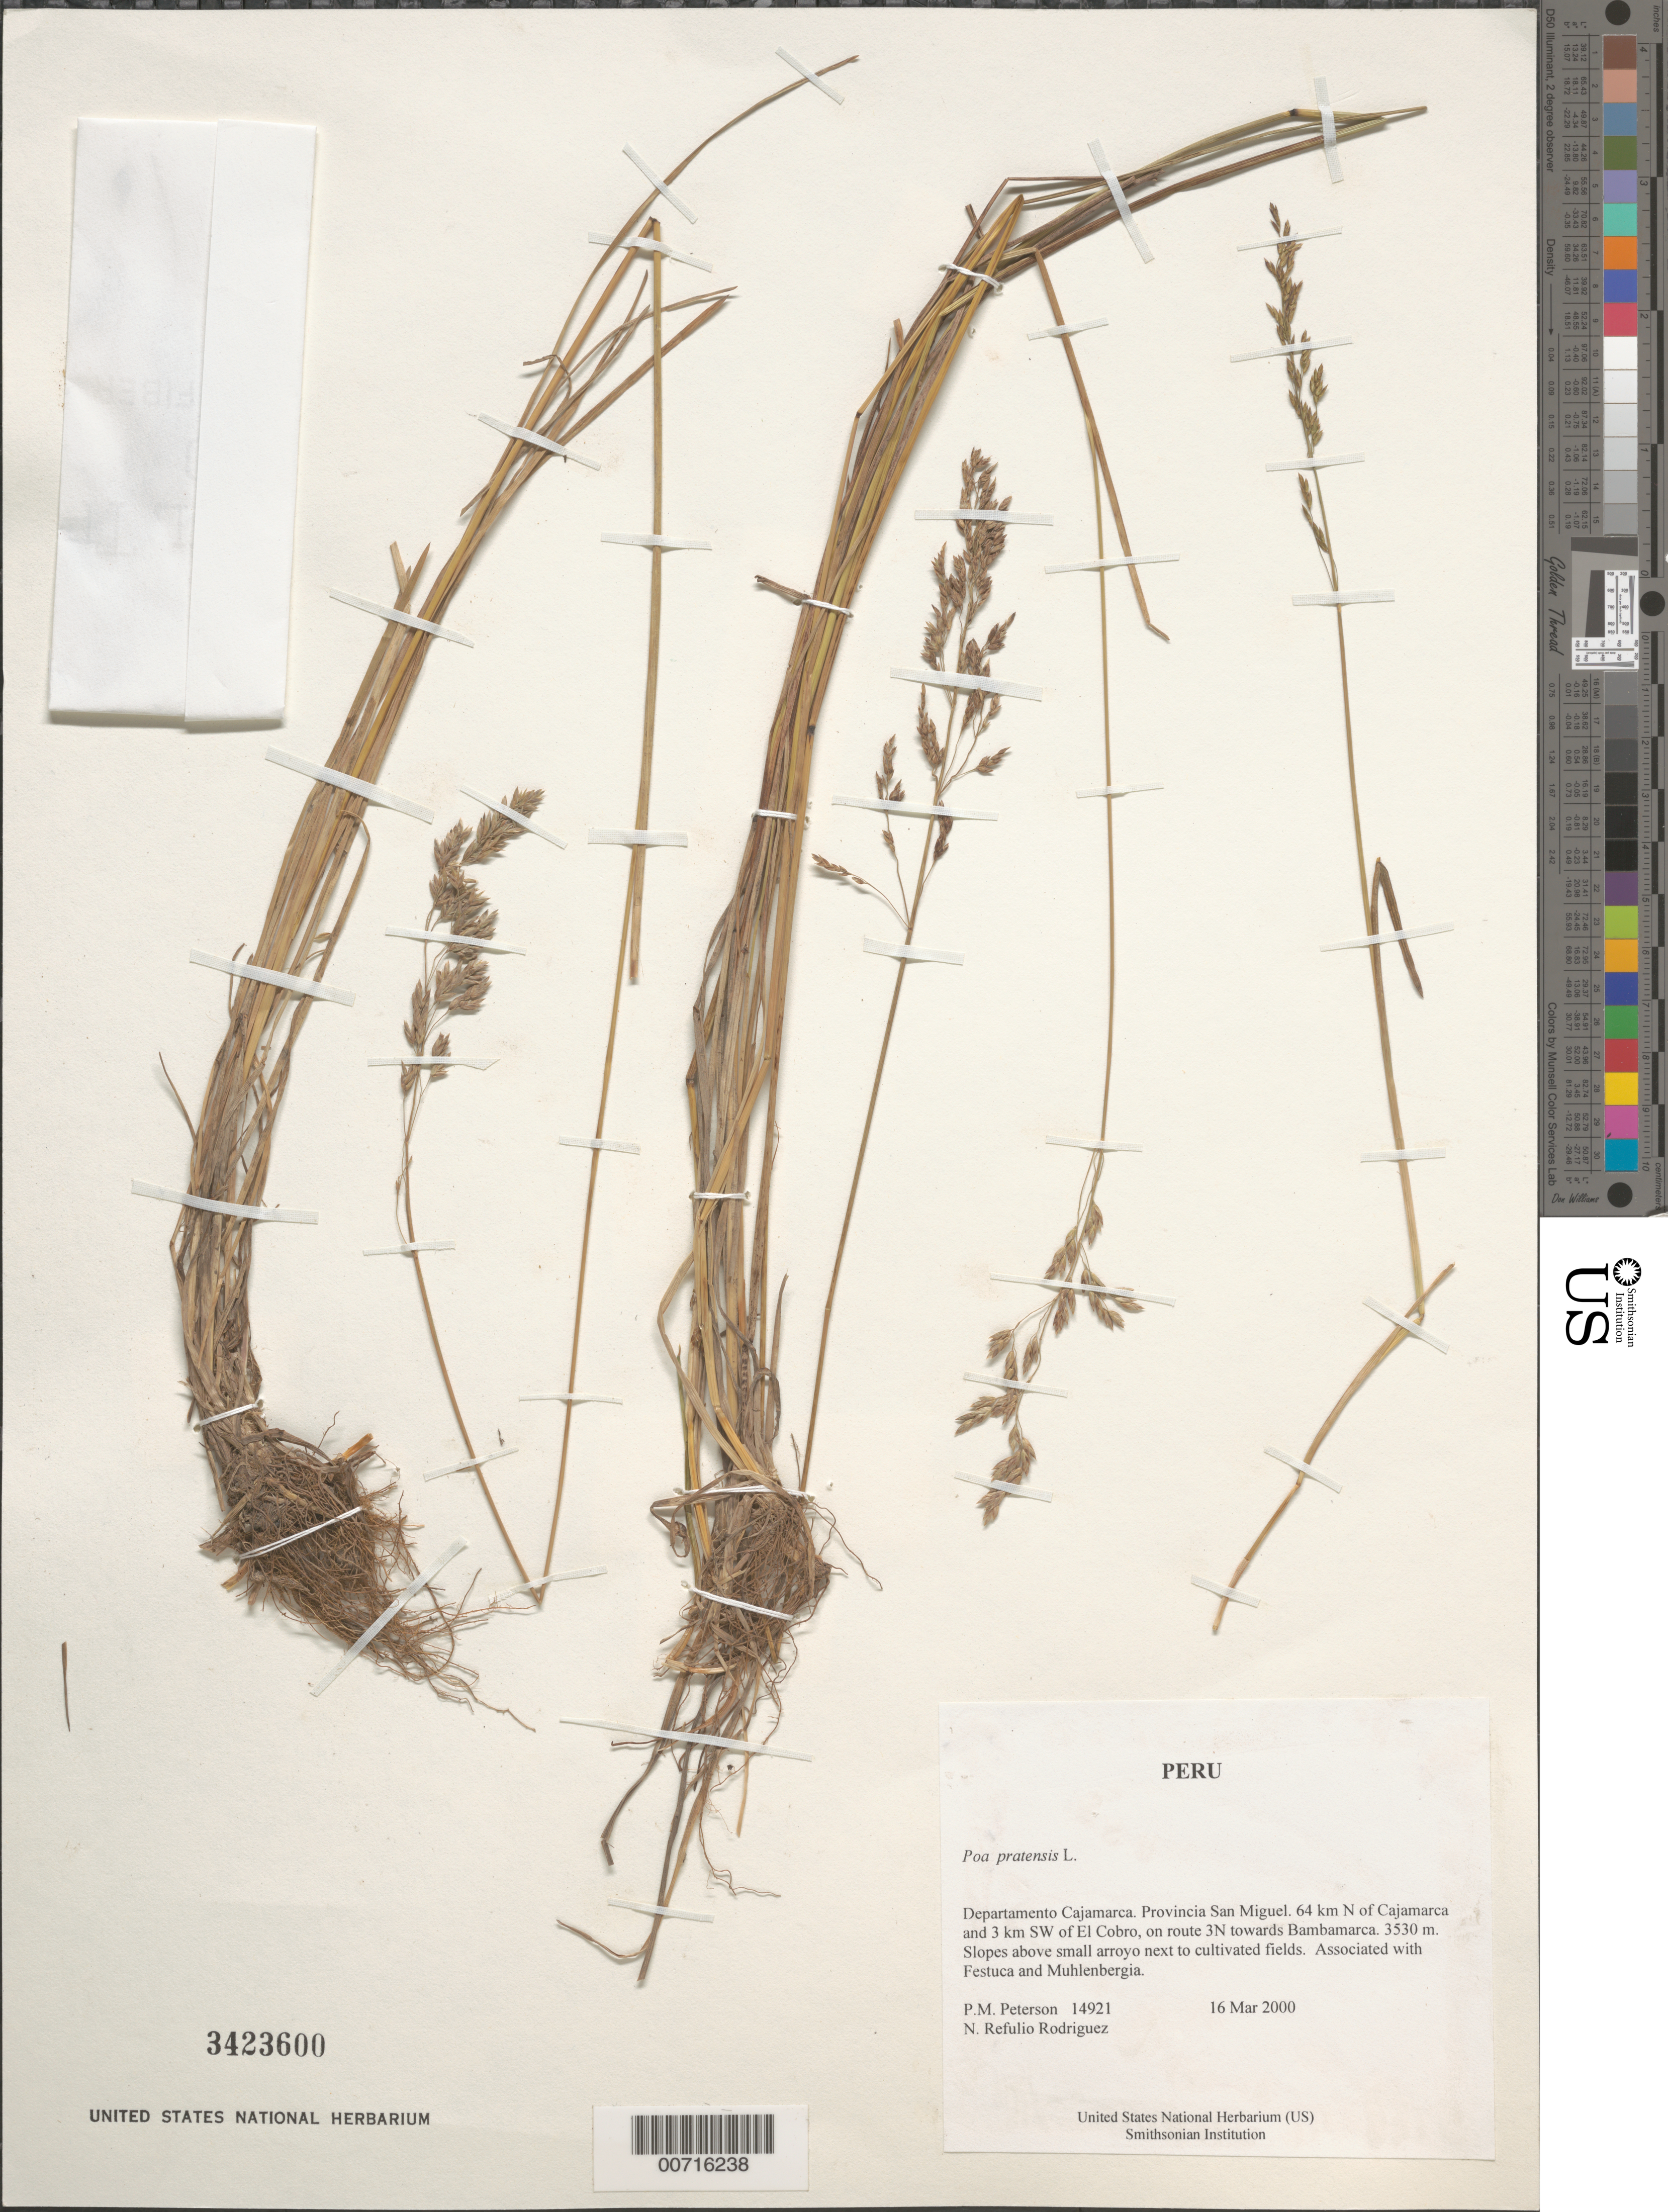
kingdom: Plantae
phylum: Tracheophyta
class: Liliopsida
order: Poales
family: Poaceae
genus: Poa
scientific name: Poa pratensis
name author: L.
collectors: P. M. Peterson & N. Refulio-Rodríguez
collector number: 14921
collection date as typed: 16 Mar 2000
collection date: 2000-03-16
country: Peru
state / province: Cajamarca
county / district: San Miguel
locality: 64 km N of Cajamarca and 3 km SW of El Cobro, on route 3N towards Bambamarca.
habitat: Slopes above small arroyo next to cultivated fields. Associated with Festuca and Muhlenbergia.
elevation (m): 3530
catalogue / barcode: US 3423600